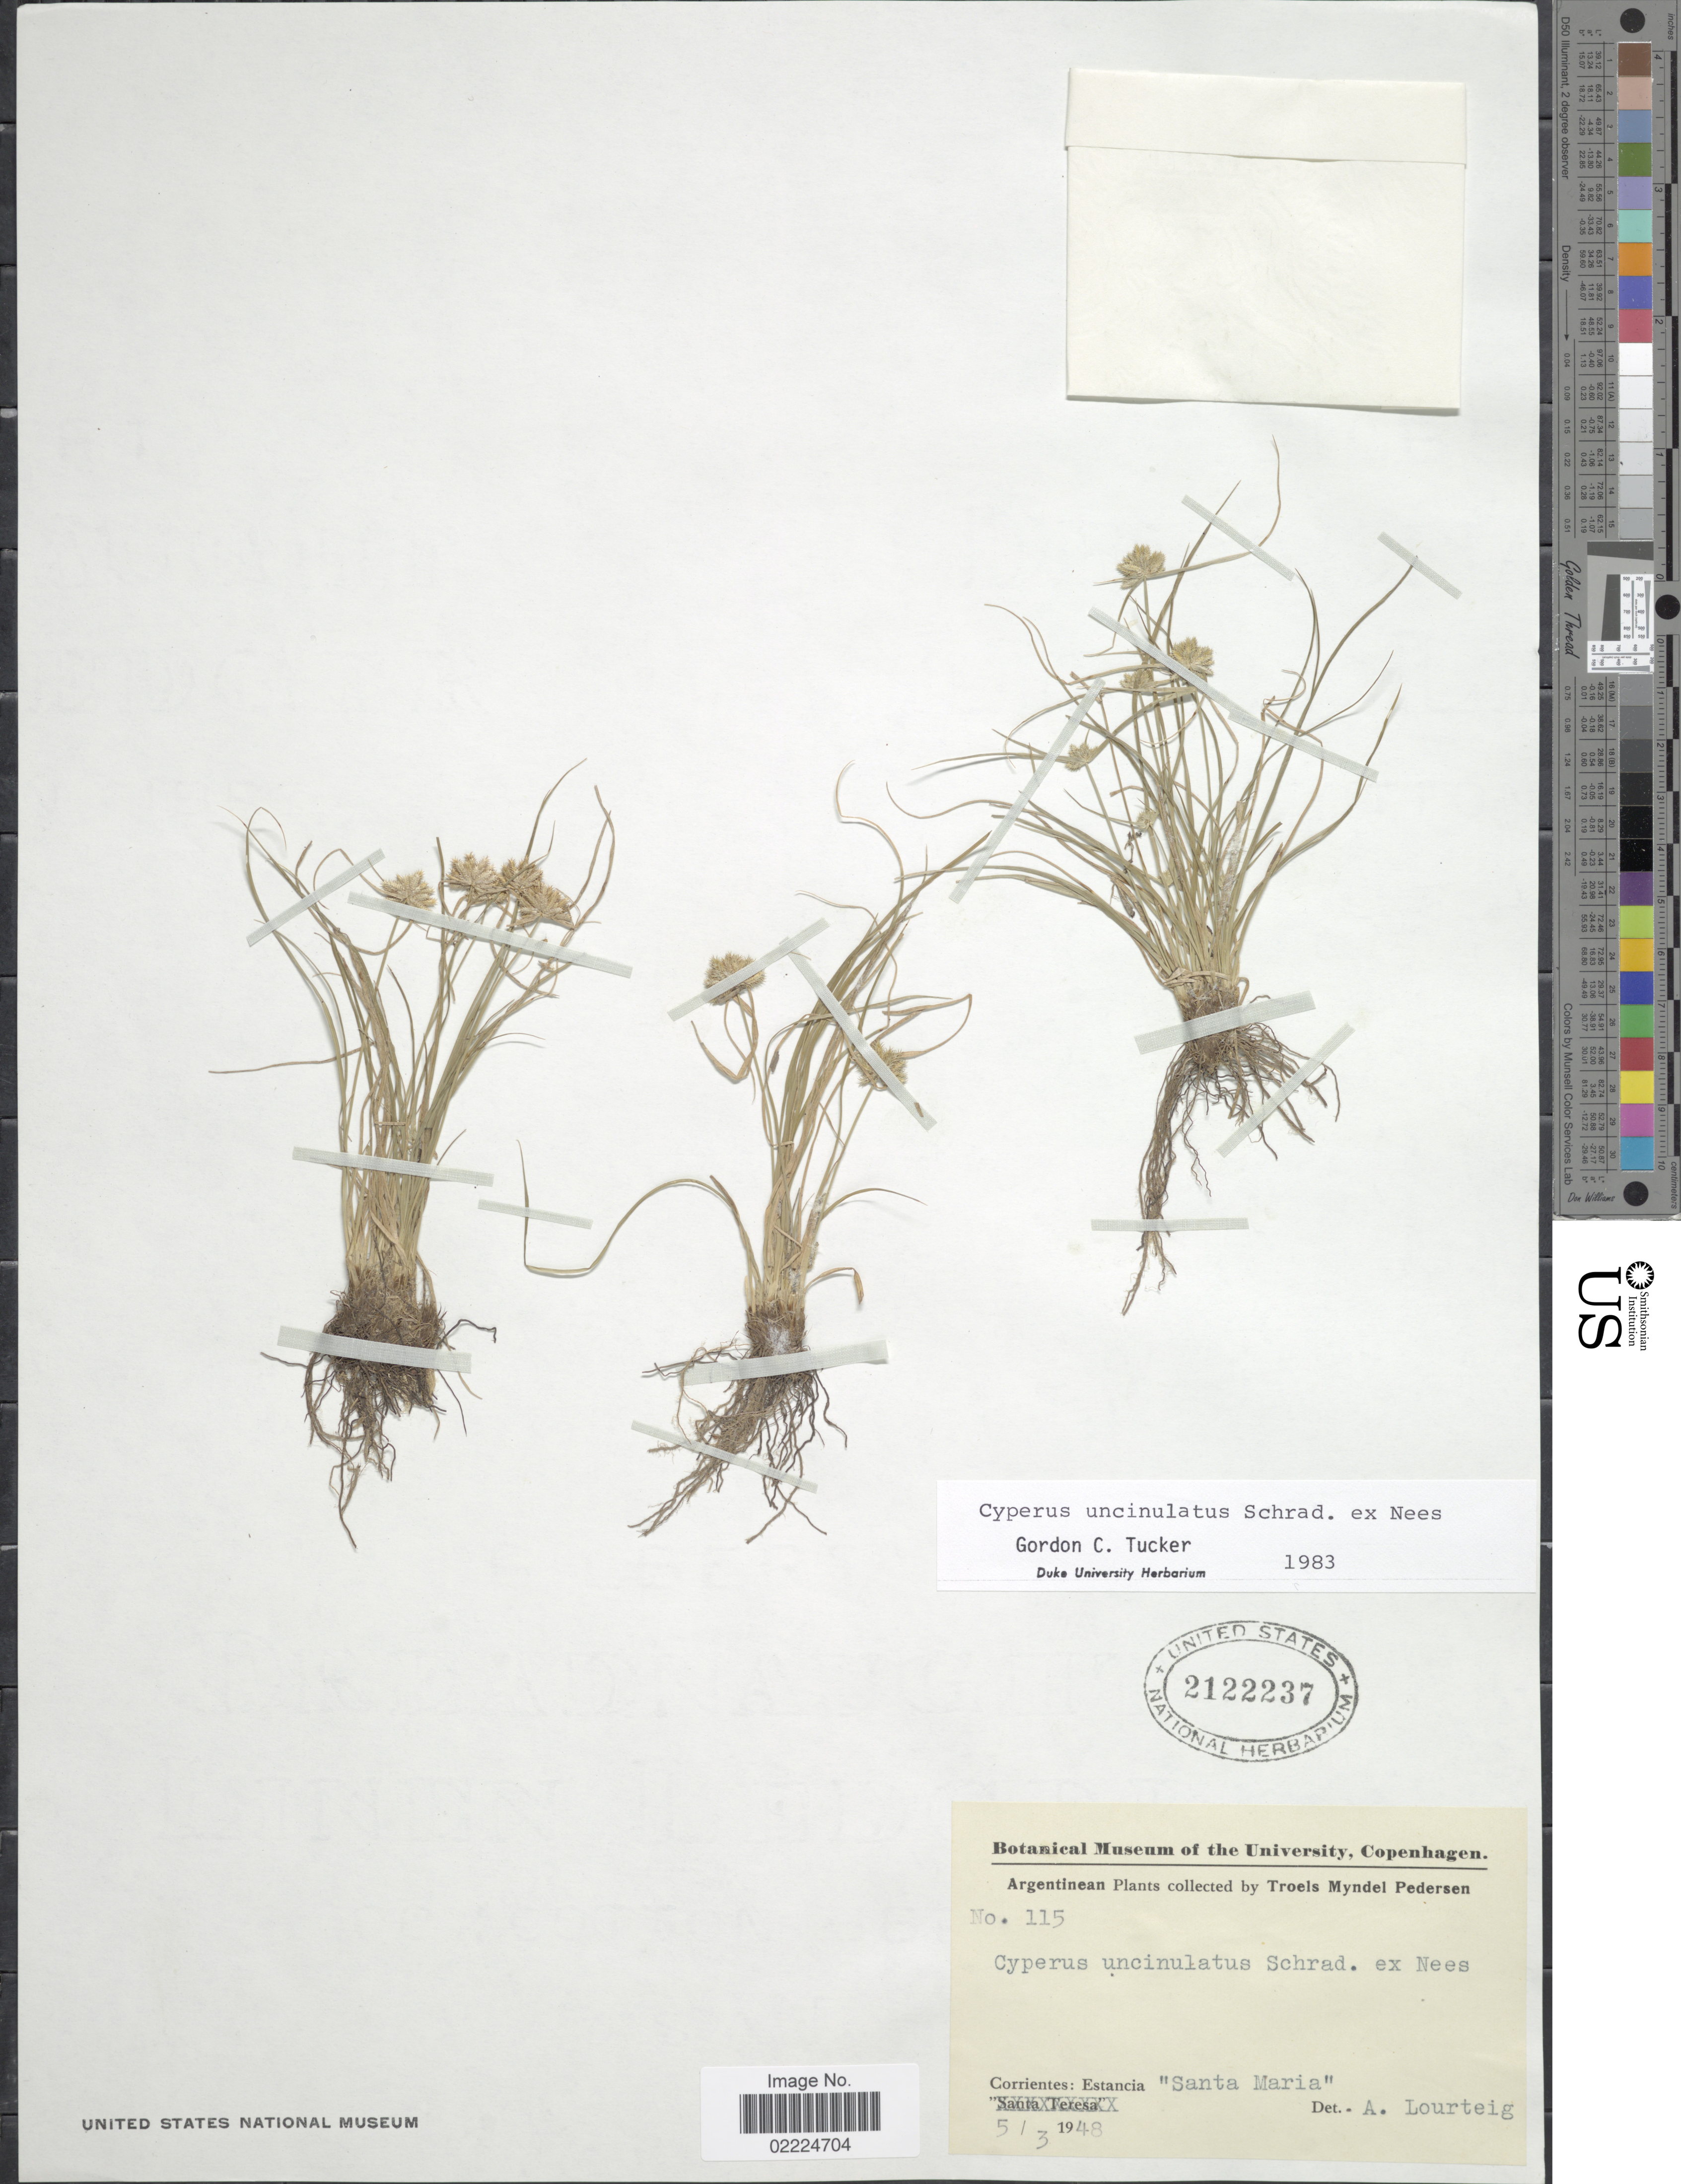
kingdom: Plantae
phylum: Tracheophyta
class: Liliopsida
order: Poales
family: Cyperaceae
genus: Cyperus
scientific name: Cyperus uncinulatus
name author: Schrad. ex Nees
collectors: T. Pederson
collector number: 115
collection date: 1948-03-05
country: Argentina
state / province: Corrientes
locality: Estancia "Santa Maria"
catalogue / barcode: US 2122237